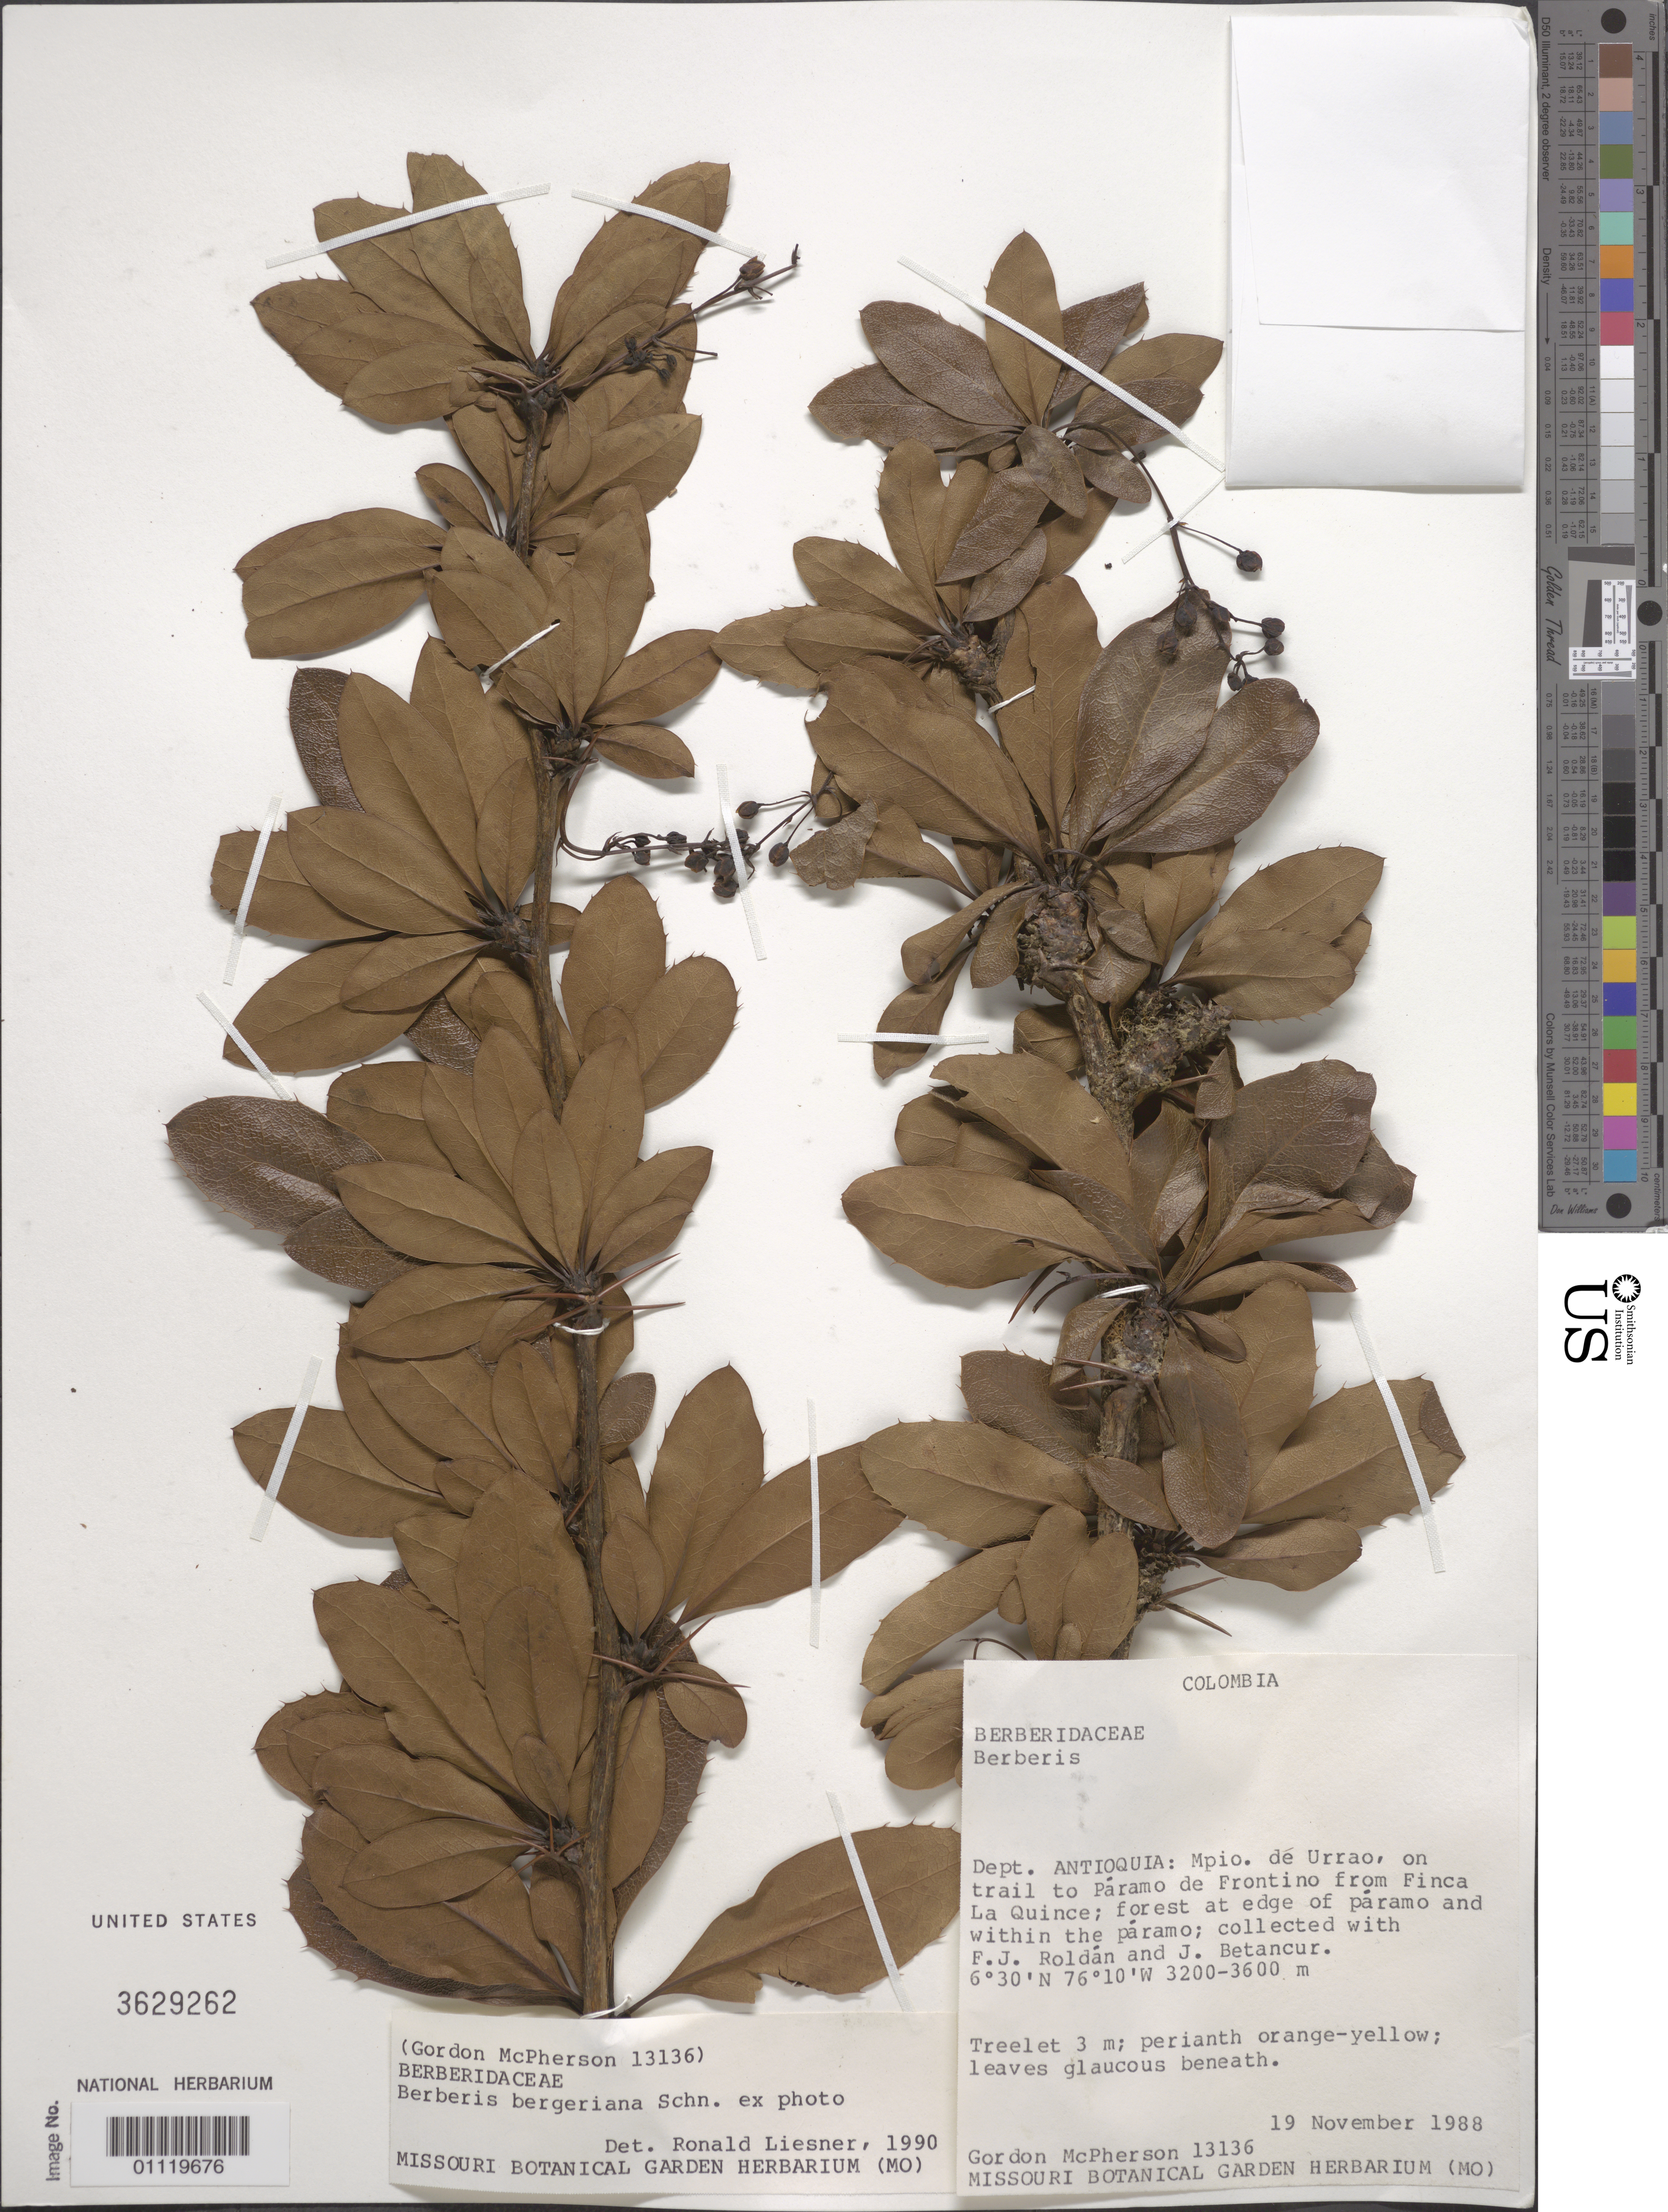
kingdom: Plantae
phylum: Tracheophyta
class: Magnoliopsida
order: Ranunculales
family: Berberidaceae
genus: Berberis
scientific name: Berberis bergeriana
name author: C.K. Schneid.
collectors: G. D. McPherson, F. J. Roldán & J. C. Betancur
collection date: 1988-11-19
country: Colombia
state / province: Antioquia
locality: Mpio. de Urrao, on trail to Paramo de Frontino from Finca La Quince; forest at edge of paramo and within the paramo.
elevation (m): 3200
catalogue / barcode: US 3629262